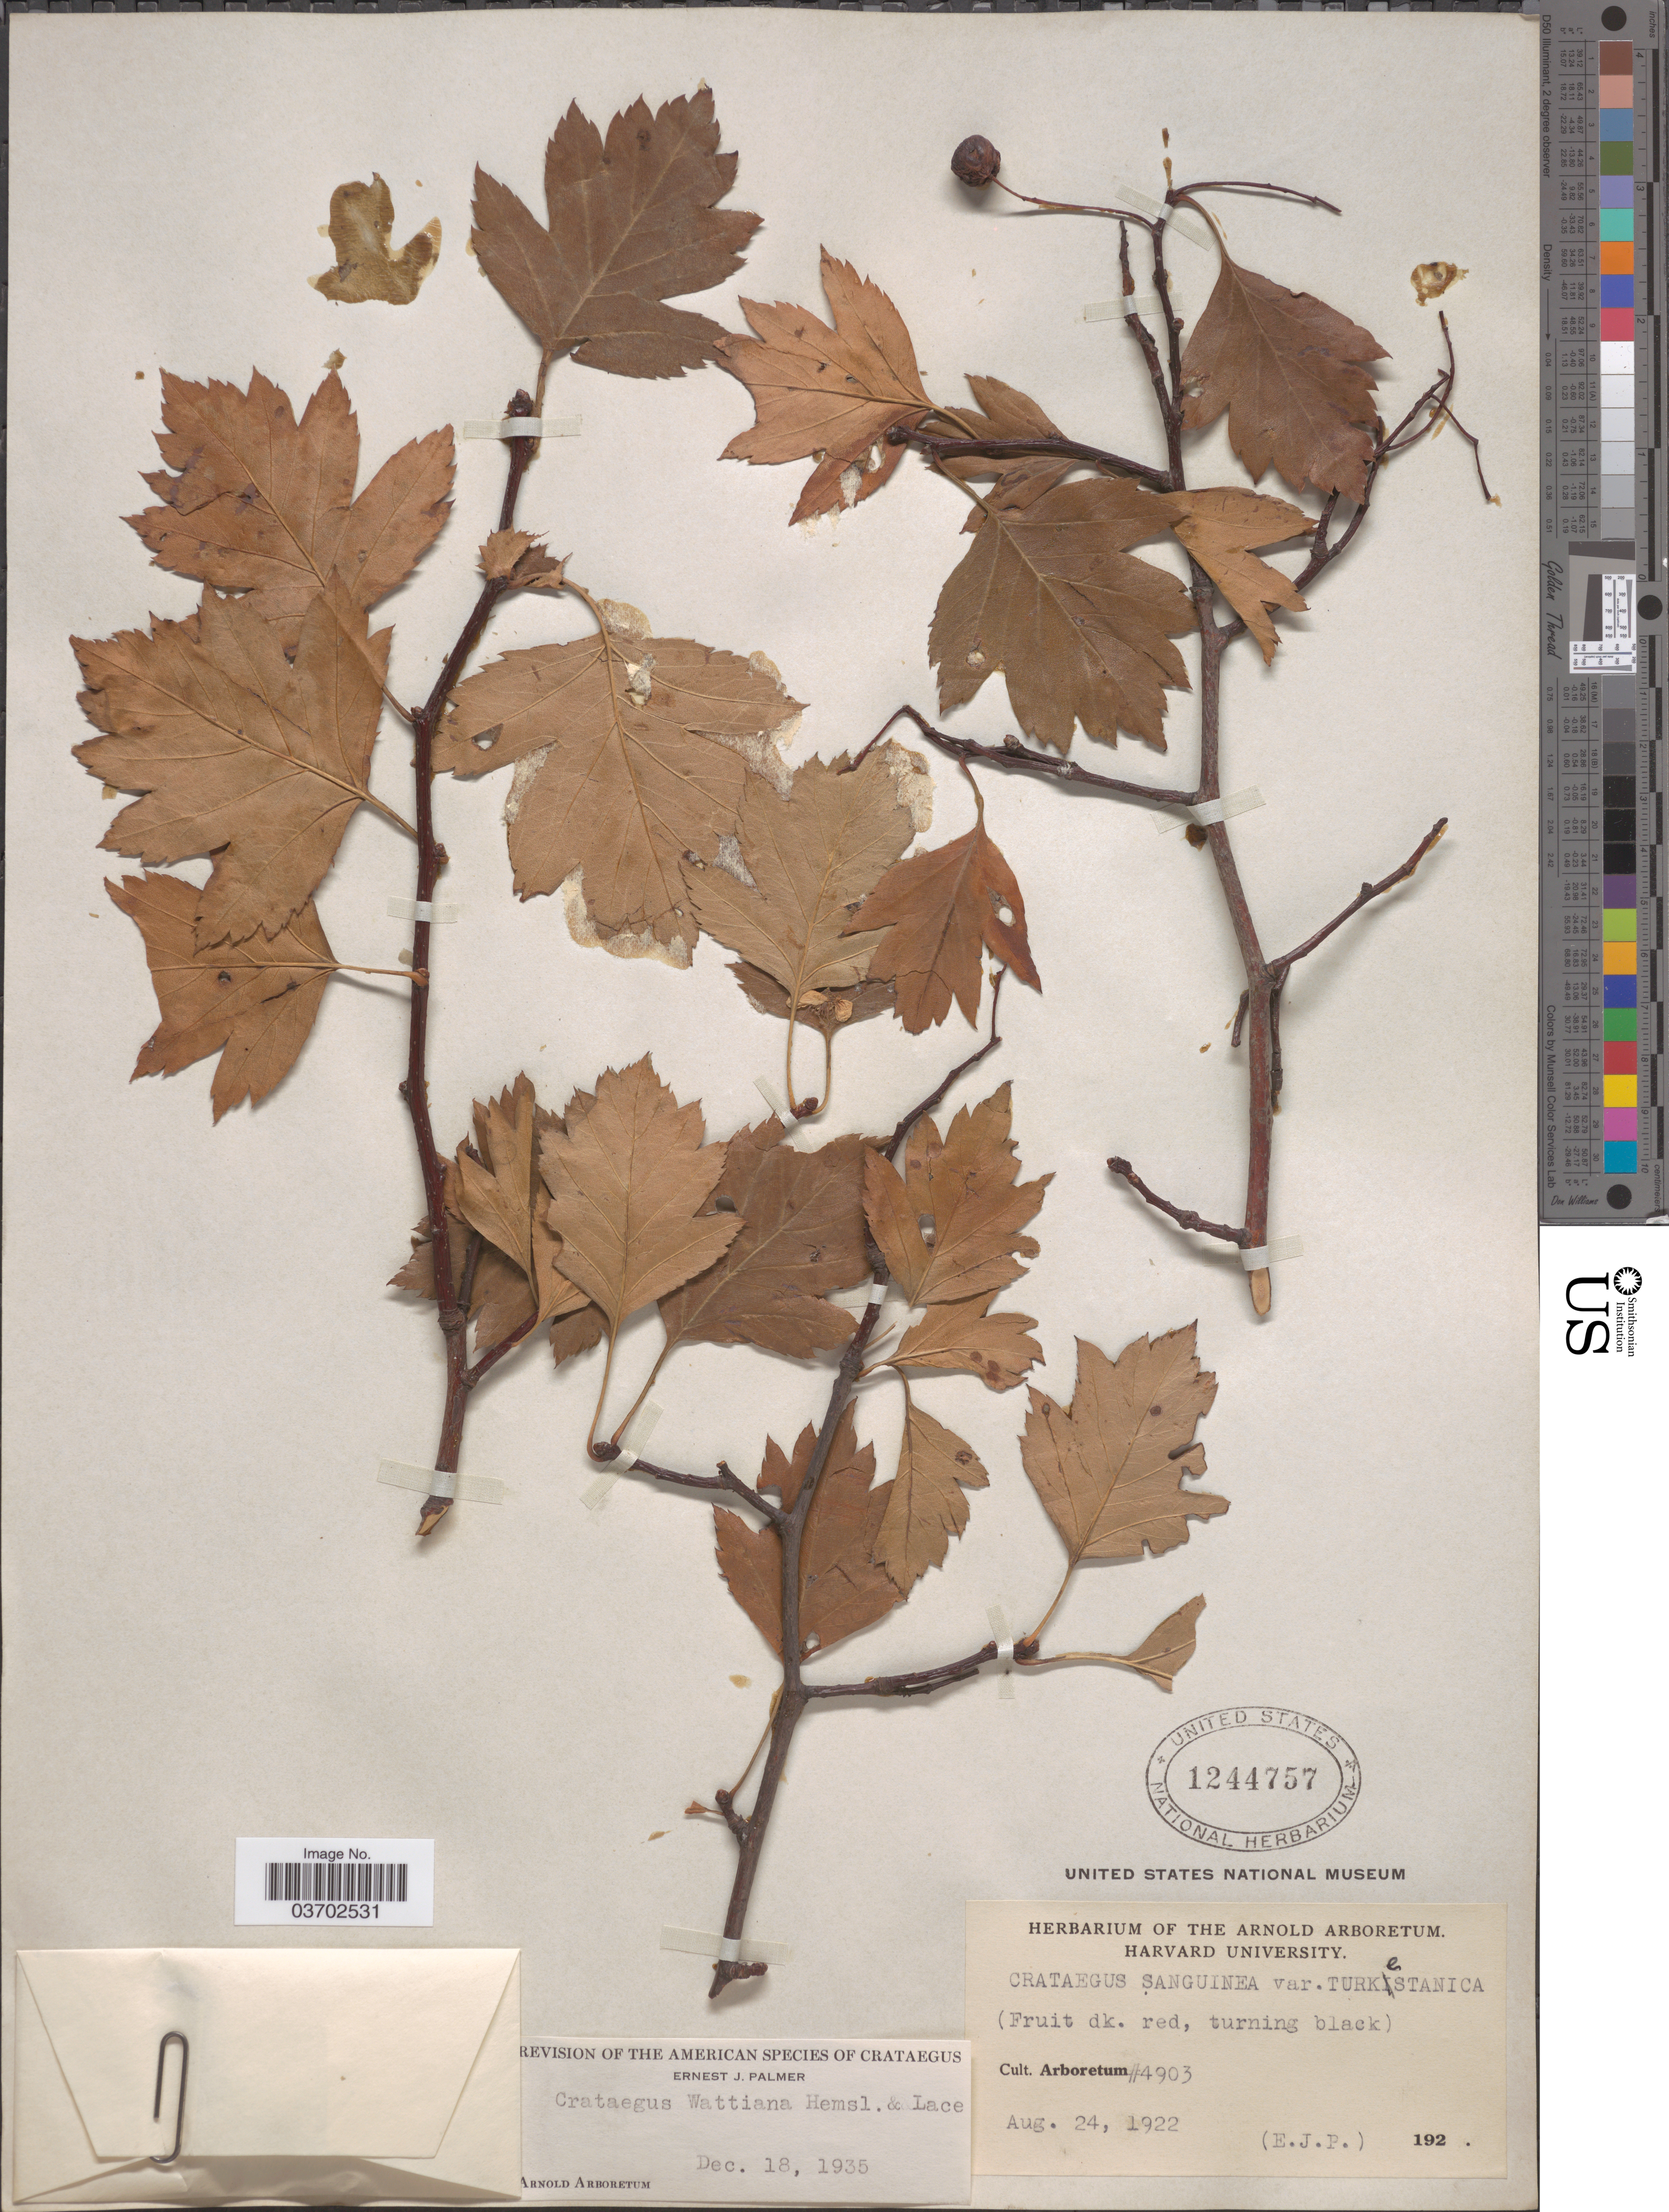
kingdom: Plantae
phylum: Tracheophyta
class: Magnoliopsida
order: Rosales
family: Rosaceae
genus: Crataegus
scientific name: Crataegus wattiana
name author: Hemsl. & Lace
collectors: E. J. P.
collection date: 1922-08-24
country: United States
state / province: Massachusetts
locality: Arboretum #4903.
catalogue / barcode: US 1244757